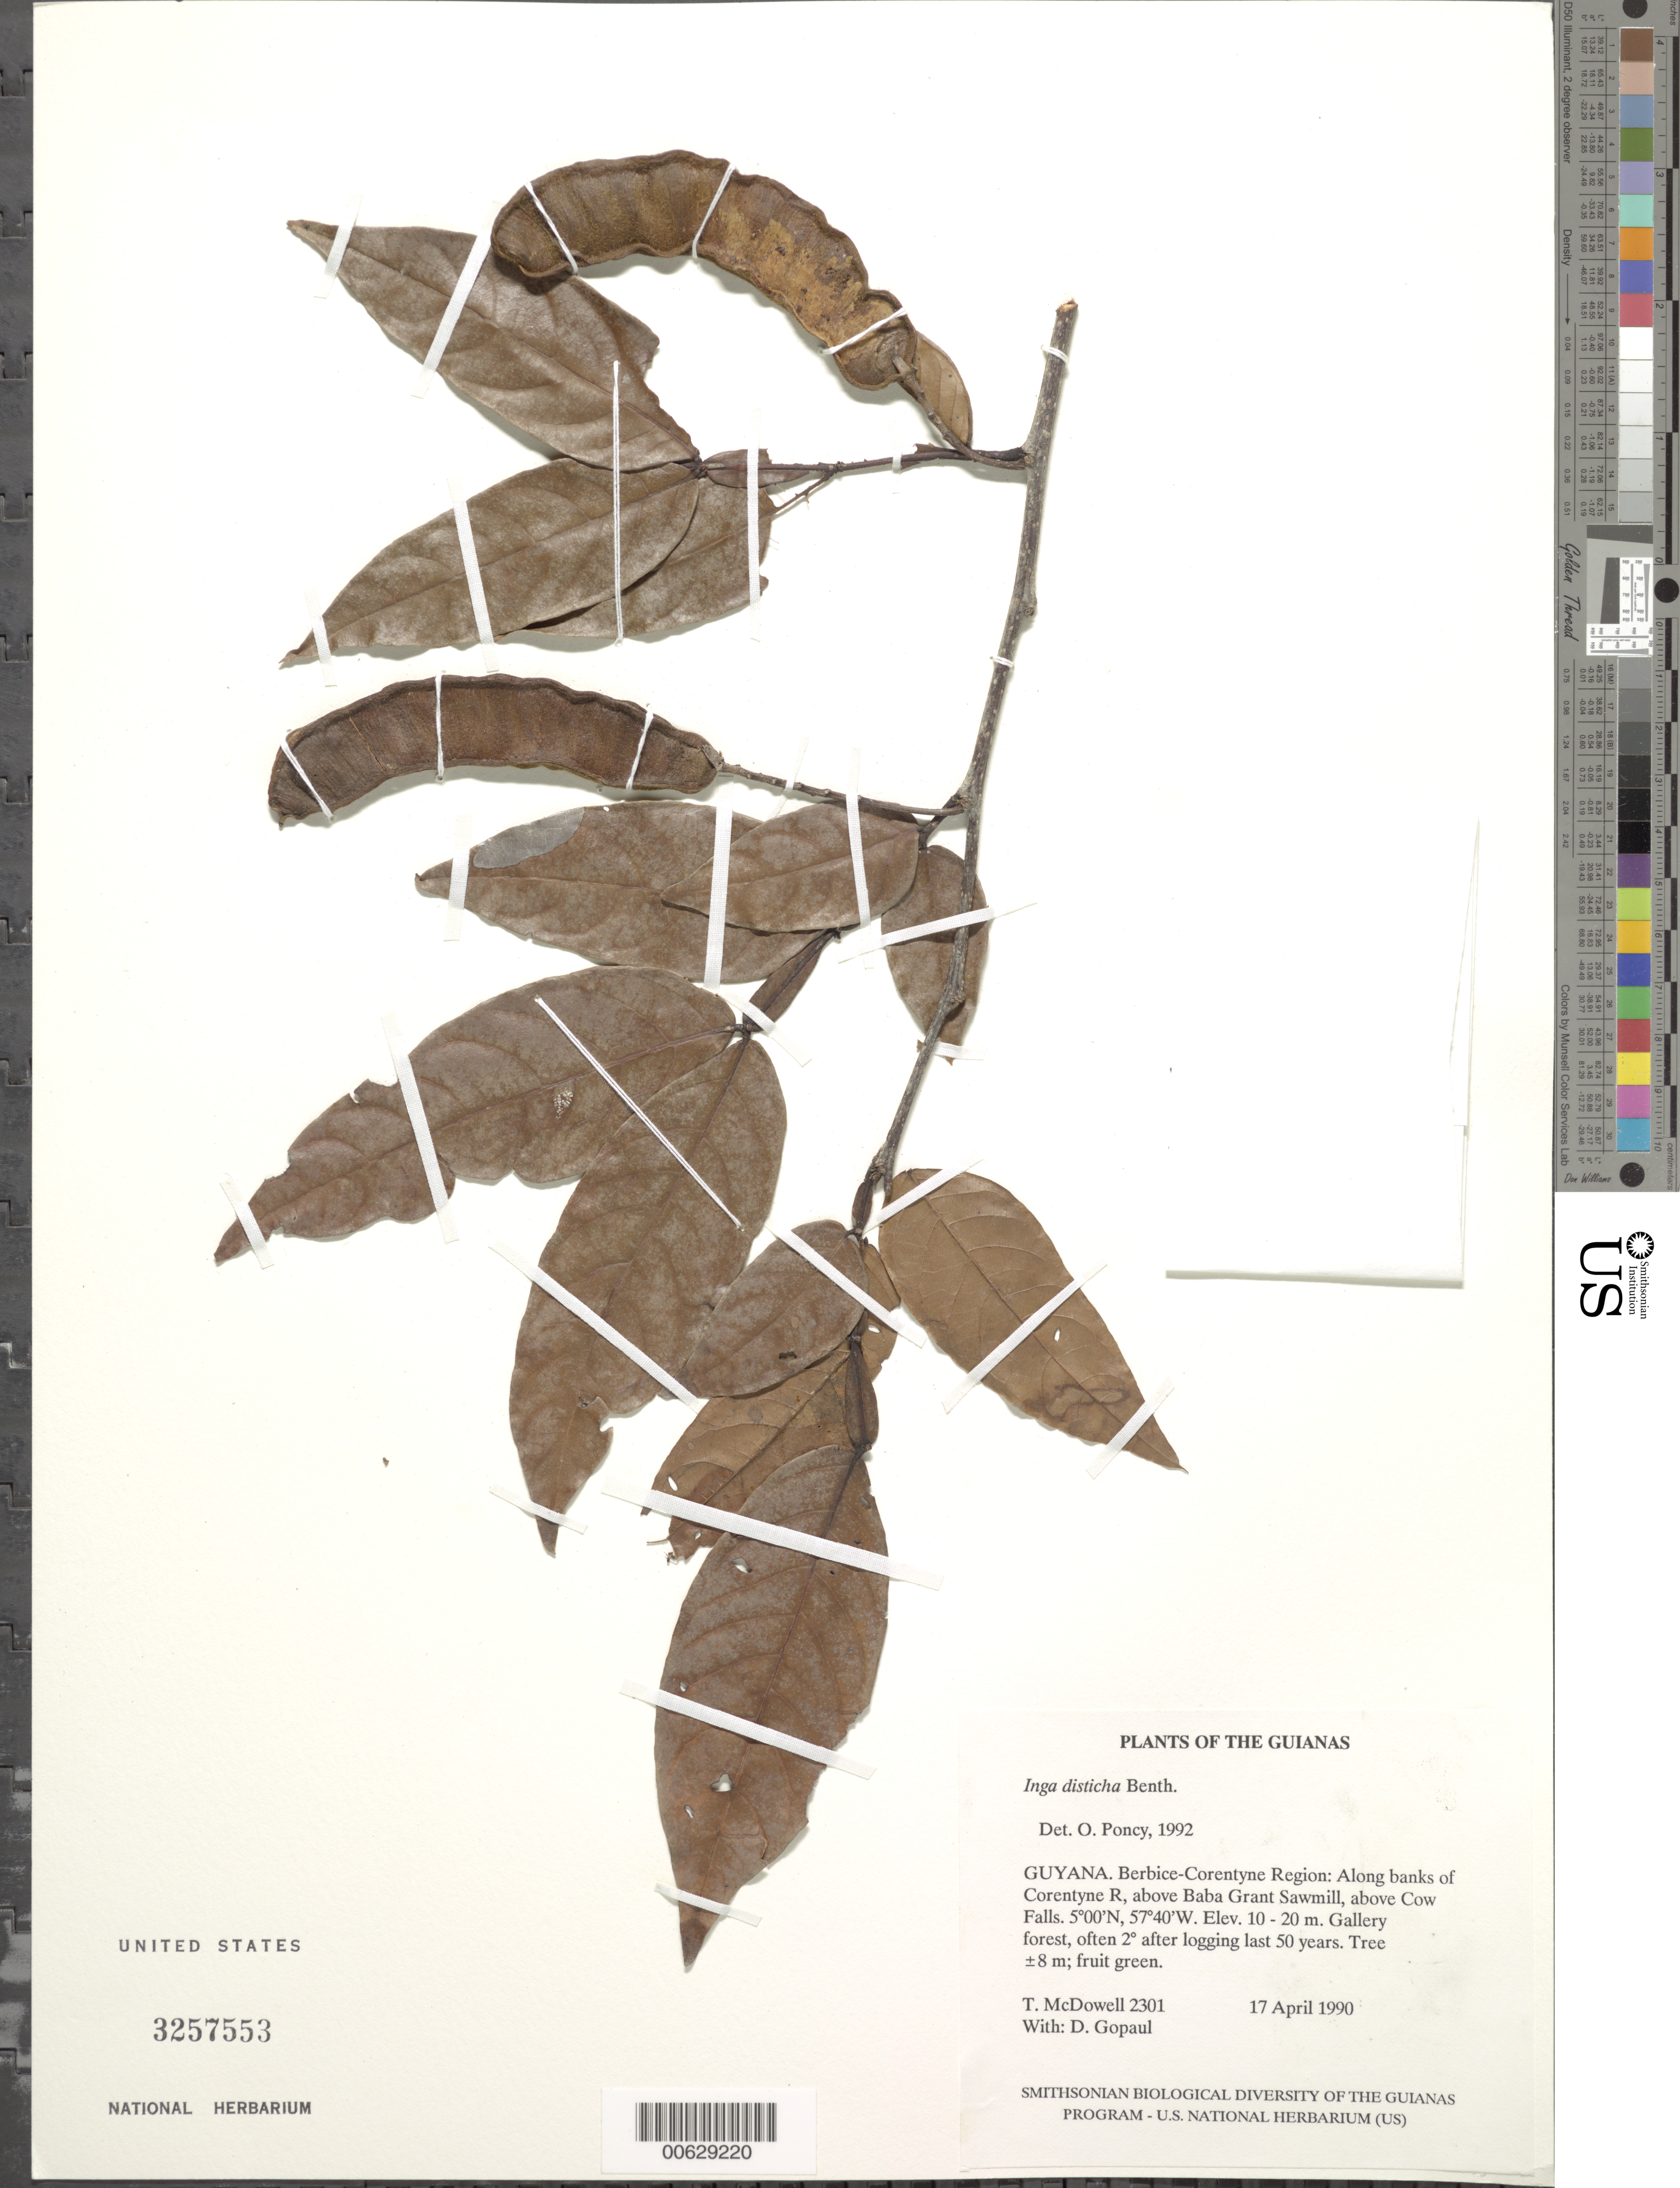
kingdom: Plantae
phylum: Tracheophyta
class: Magnoliopsida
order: Fabales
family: Fabaceae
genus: Inga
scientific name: Inga disticha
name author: Benth.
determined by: Poncy, O.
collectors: T. McDowell & D. Gopaul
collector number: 2301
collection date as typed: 17 April 1990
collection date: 1990-04-17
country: Guyana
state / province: E. Berbice-Corentyne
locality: Along banks of Corentyne River, above Baba Grant Sawmill, above Cow Falls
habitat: Gallery forest, often secondary after logging last 50 years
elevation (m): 10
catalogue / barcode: US 3257553